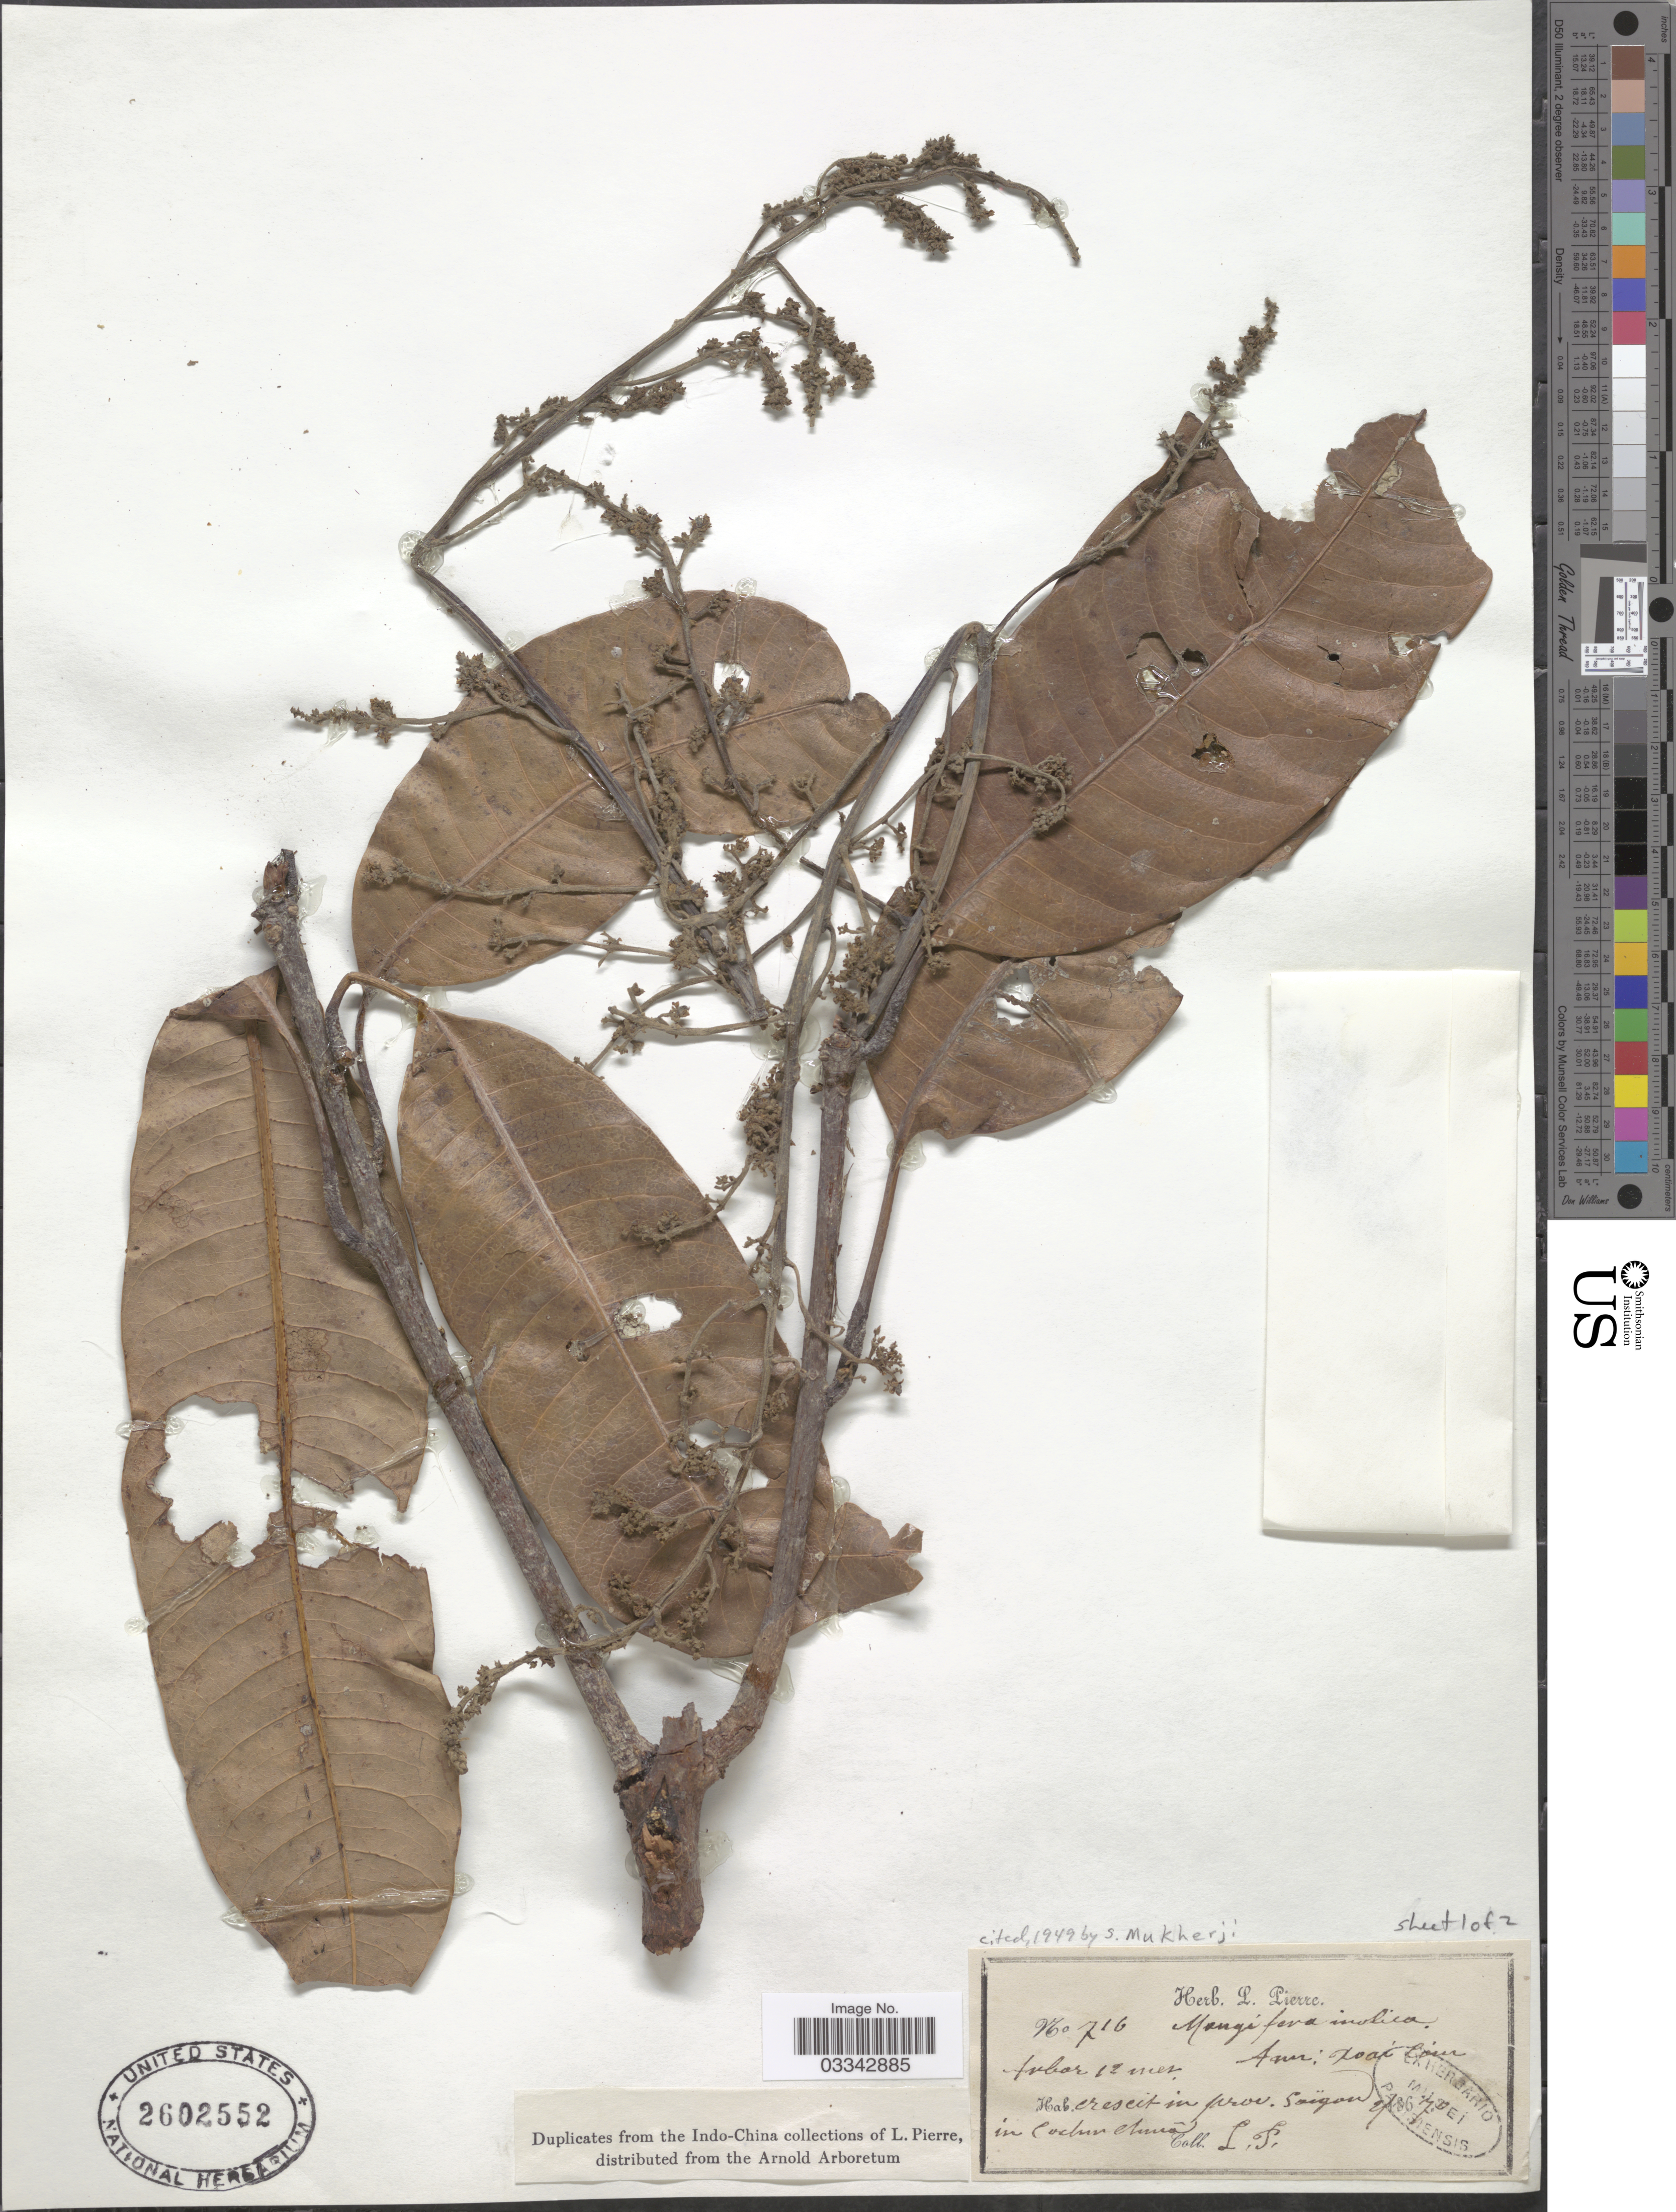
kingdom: Plantae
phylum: Tracheophyta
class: Magnoliopsida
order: Sapindales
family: Anacardiaceae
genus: Mangifera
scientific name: Mangifera indica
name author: L.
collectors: L. Pierre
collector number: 716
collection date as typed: Transcribed d/m/y: /2/70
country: Vietnam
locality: Crescit in prov. Saïgon in Cochinchiná.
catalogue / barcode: US 2602552